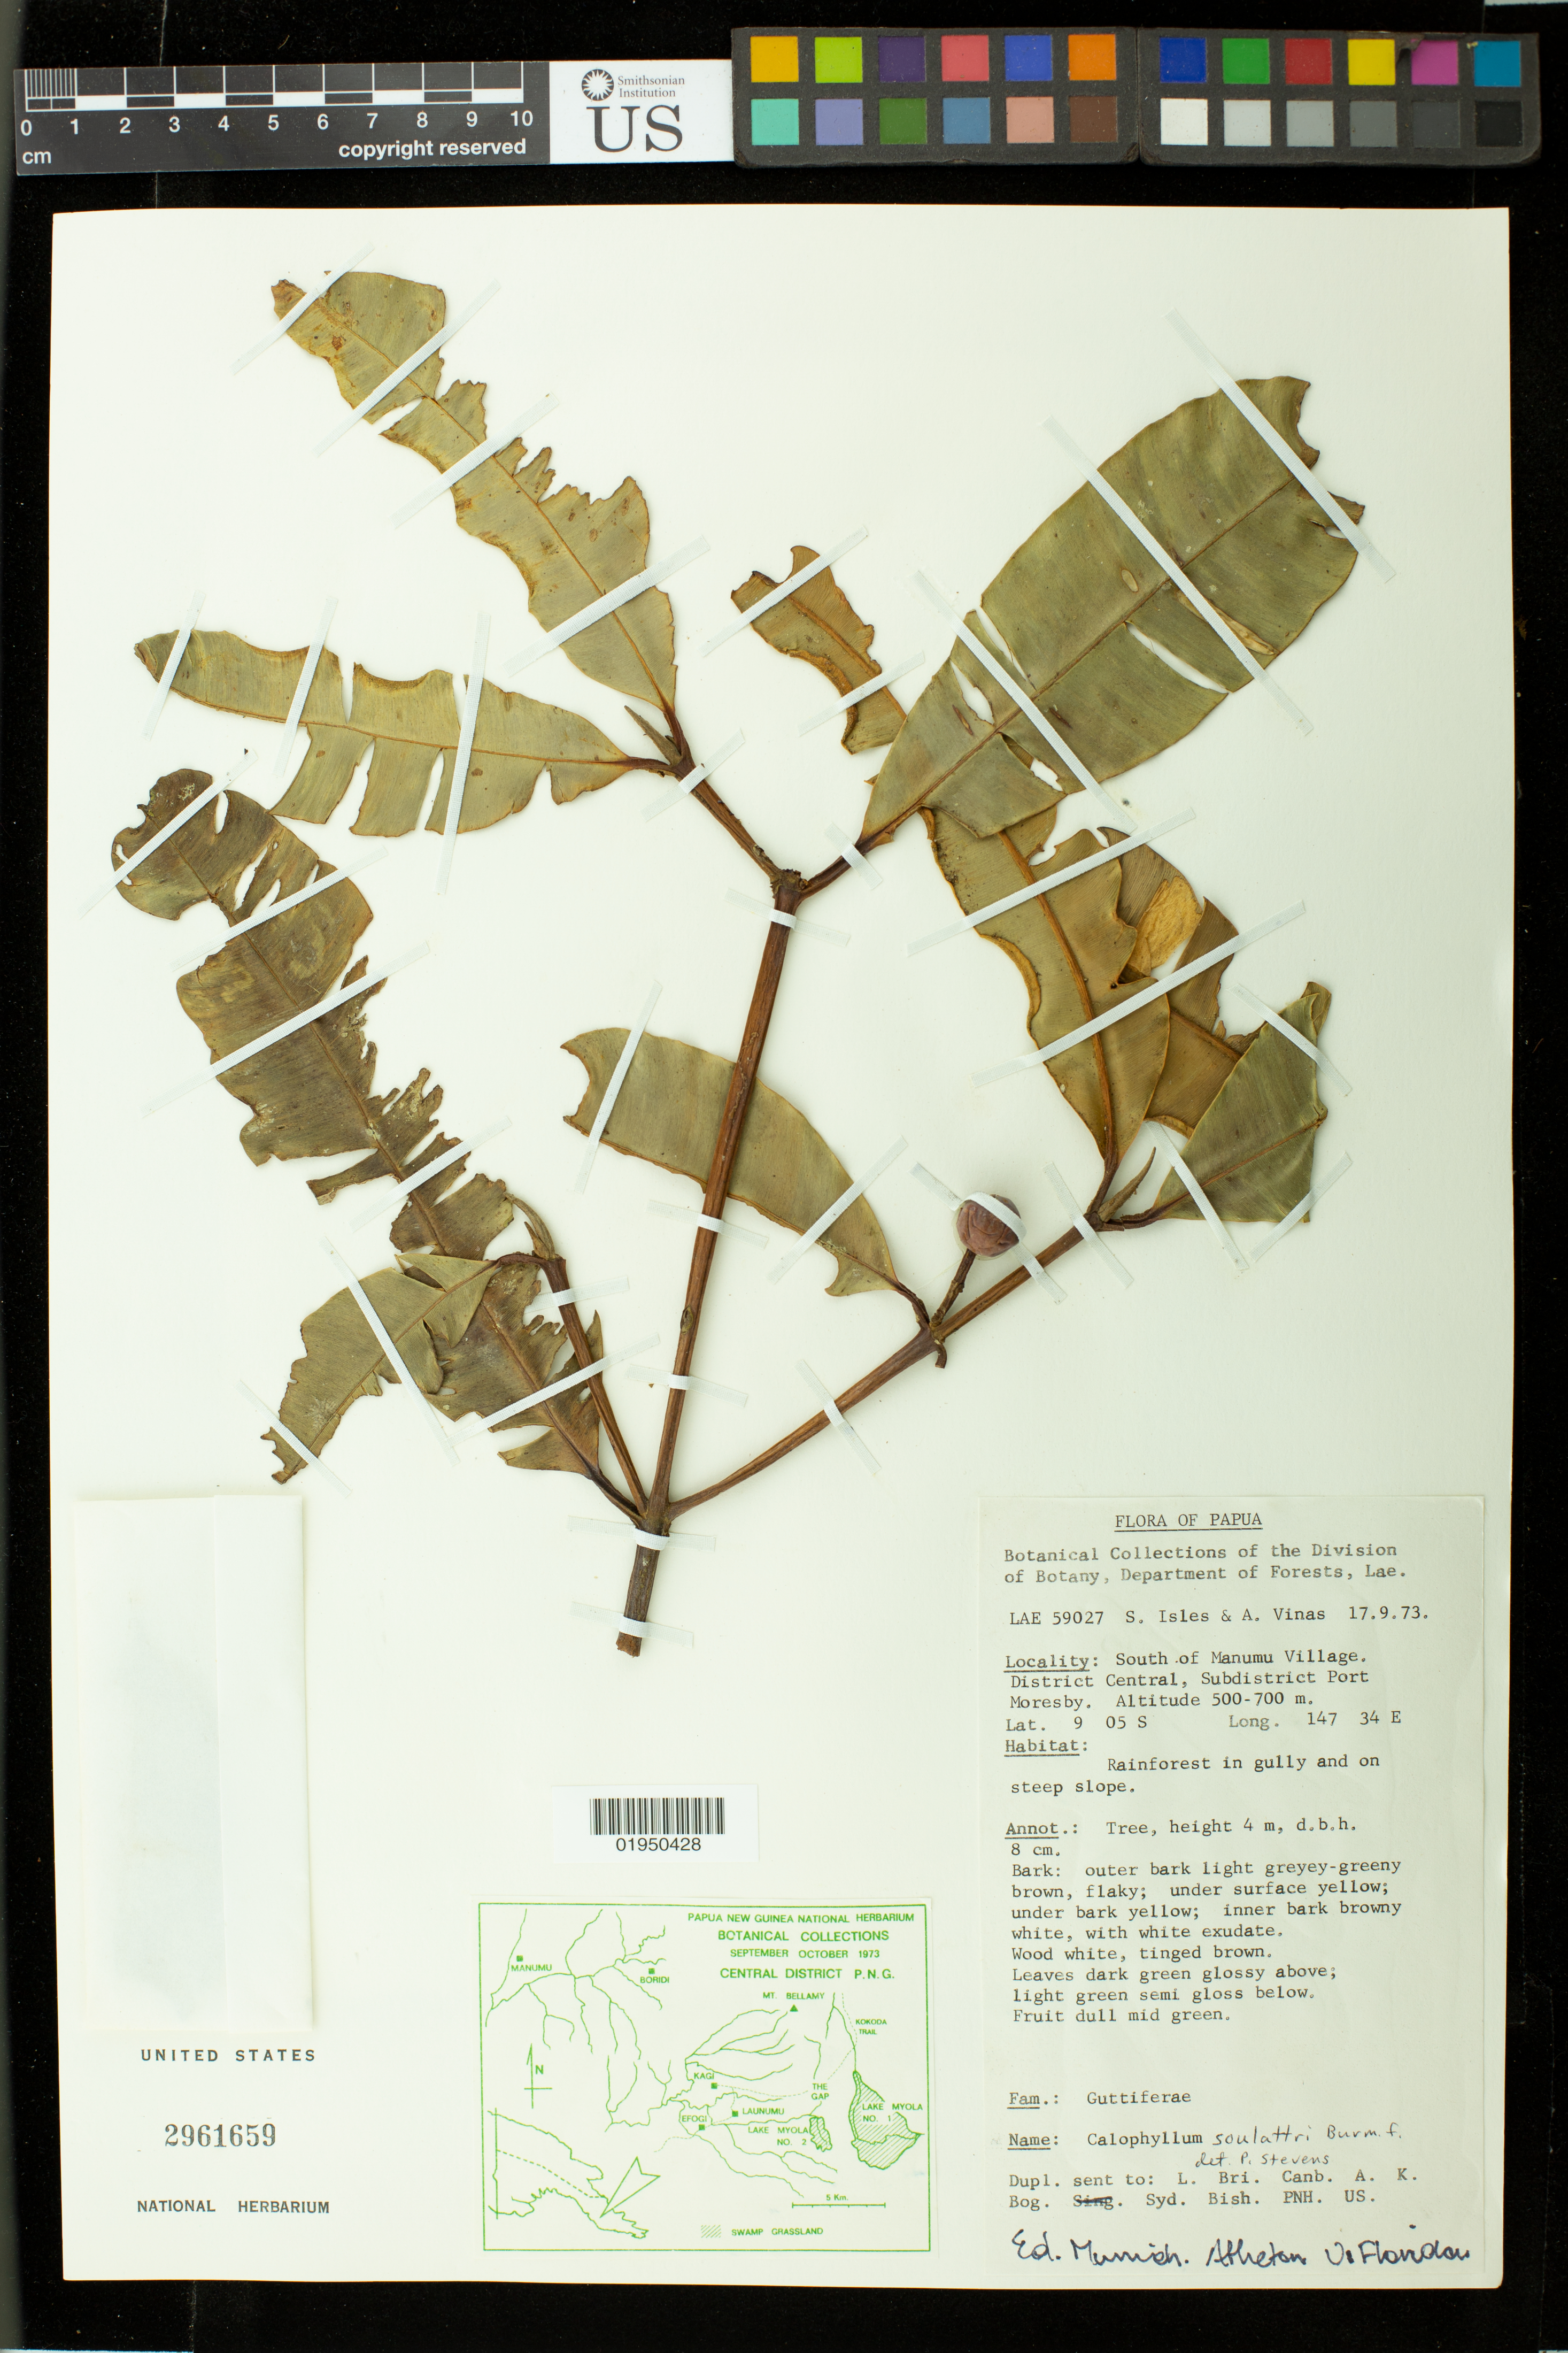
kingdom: Plantae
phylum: Tracheophyta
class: Magnoliopsida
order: Malpighiales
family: Calophyllaceae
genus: Calophyllum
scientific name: Calophyllum soulattri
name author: Burm. f.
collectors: S. Isles & A. Vinas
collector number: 59027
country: Papua New Guinea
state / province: Central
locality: South of Manumu Village. District Central, Subdistrict Port Moresby.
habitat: Rainforest in gully and on strrp slope.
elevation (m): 500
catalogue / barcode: US 2961659